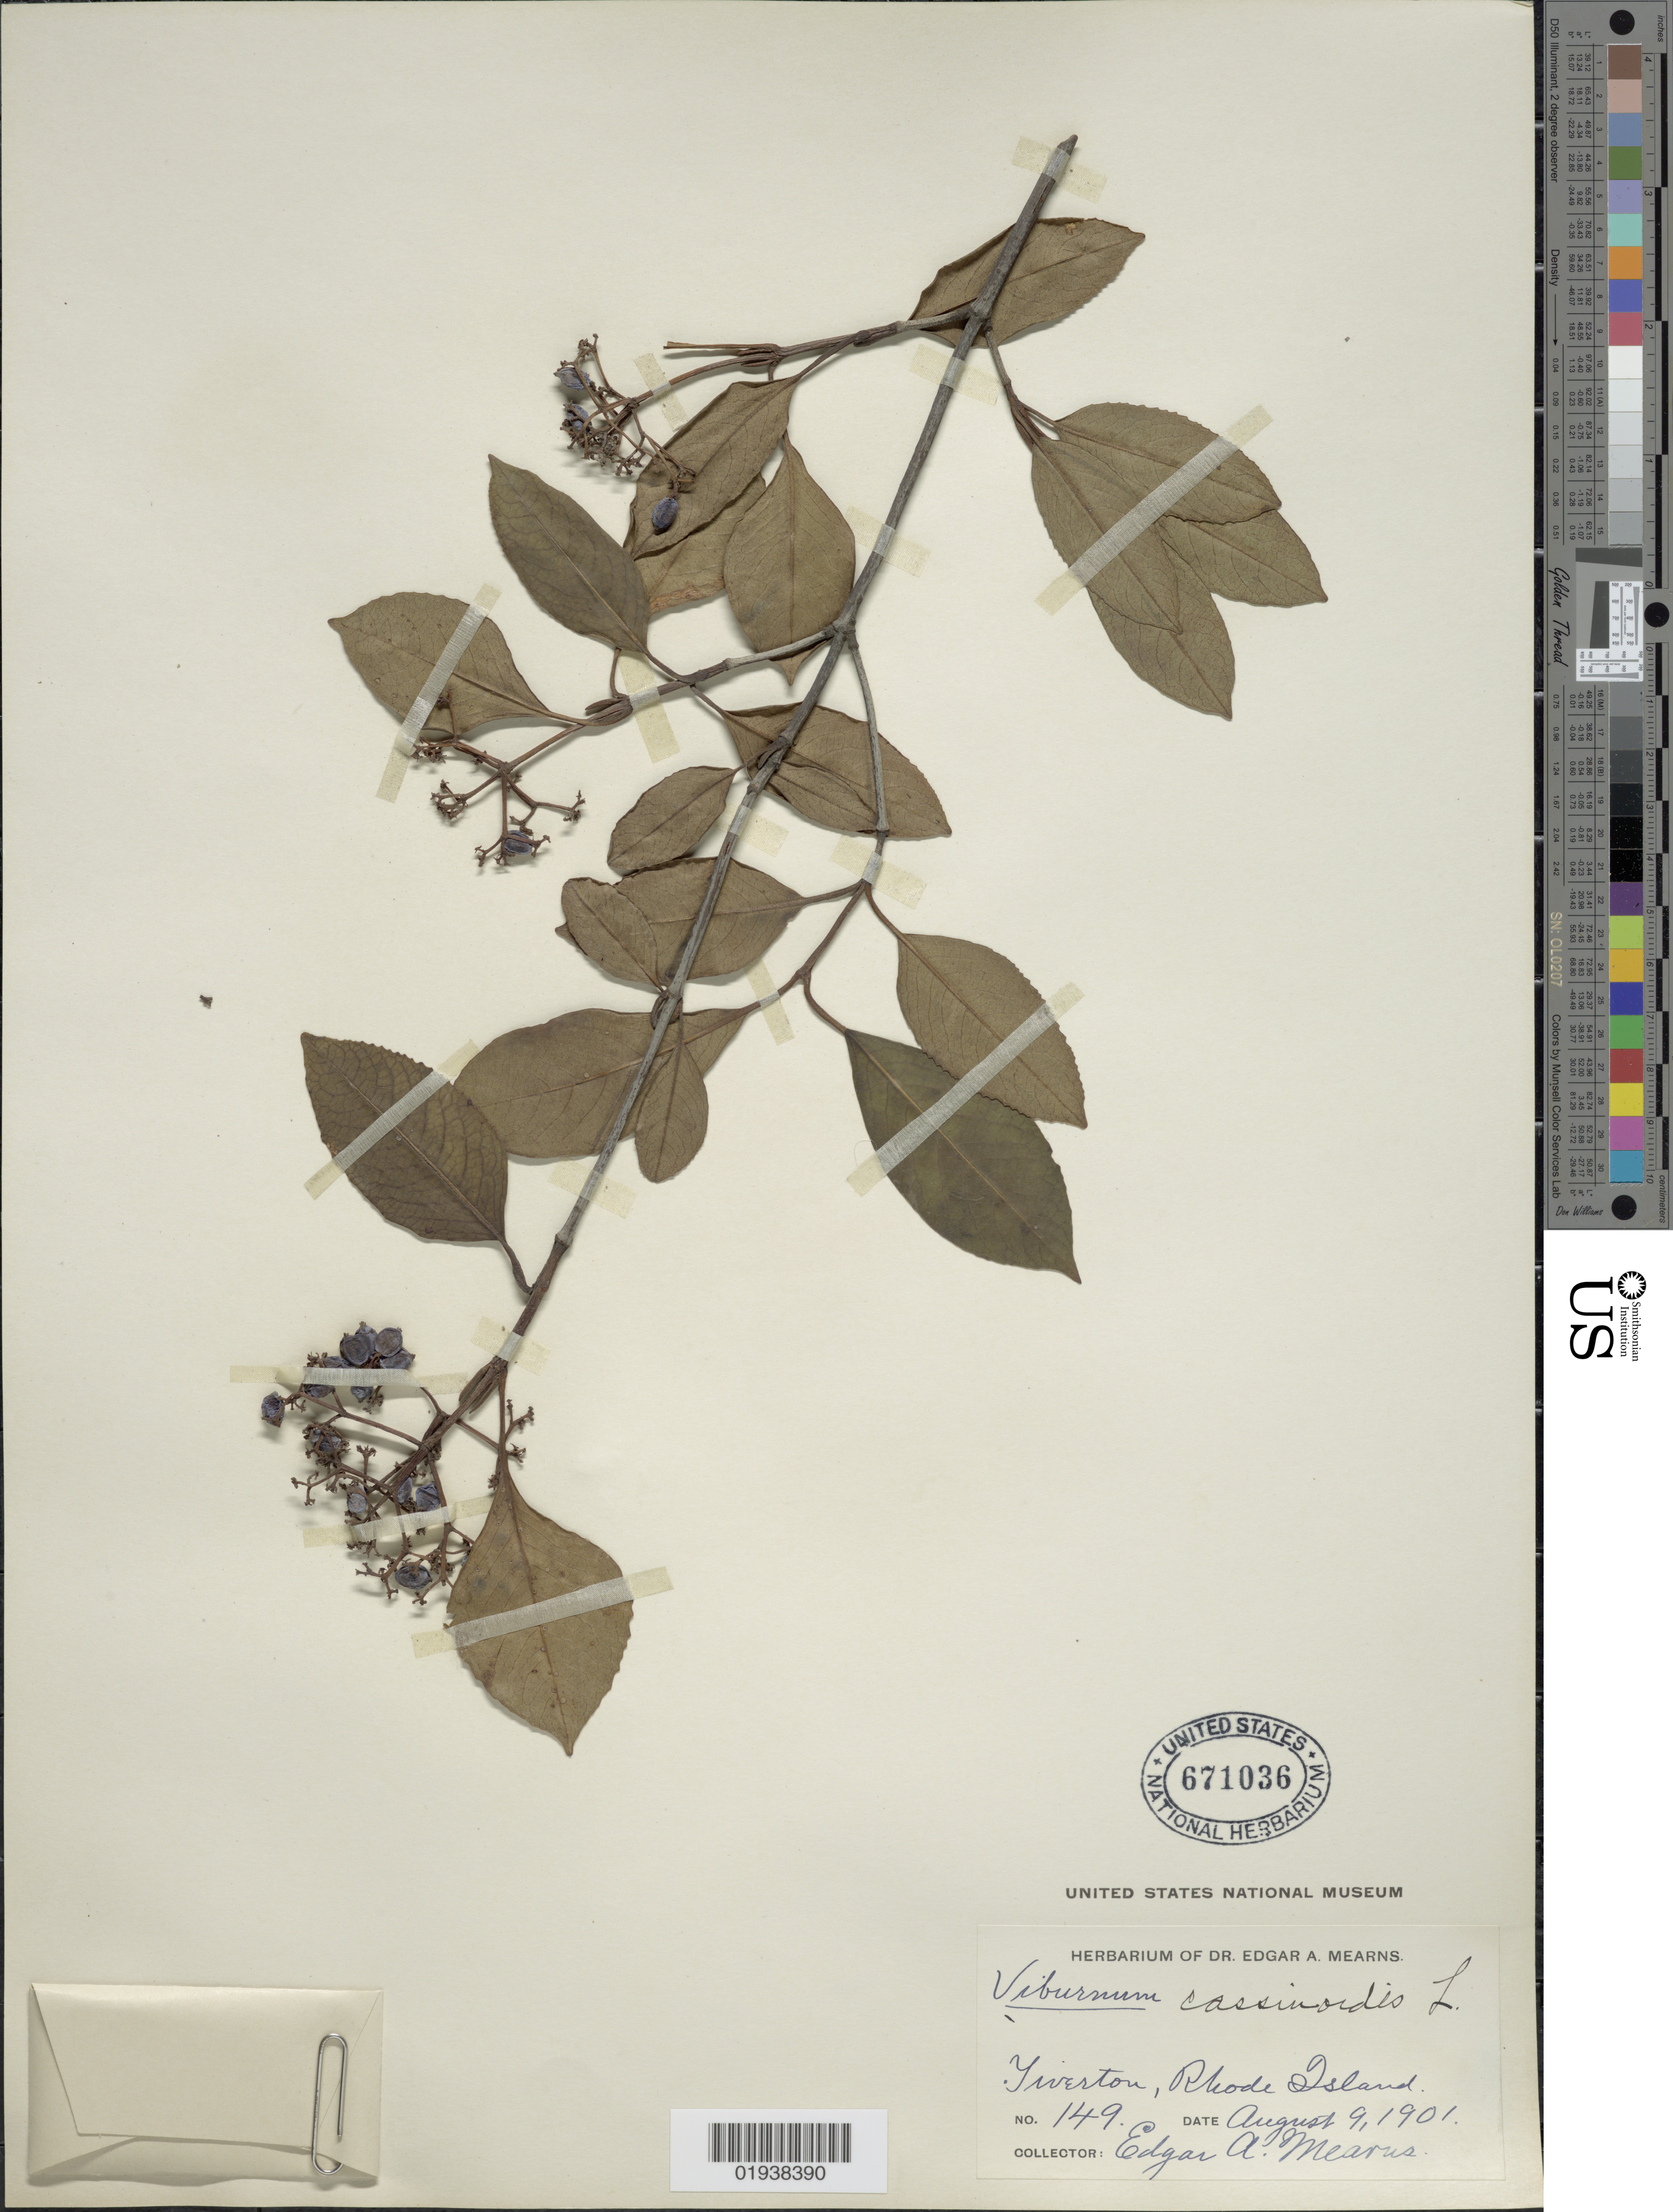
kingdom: Plantae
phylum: Tracheophyta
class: Magnoliopsida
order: Dipsacales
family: Viburnaceae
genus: Viburnum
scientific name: Viburnum cassinoides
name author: L.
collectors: E. A. Mearns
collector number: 149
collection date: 1901-08-09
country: United States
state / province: Rhode Island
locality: Tiverton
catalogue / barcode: US 671036